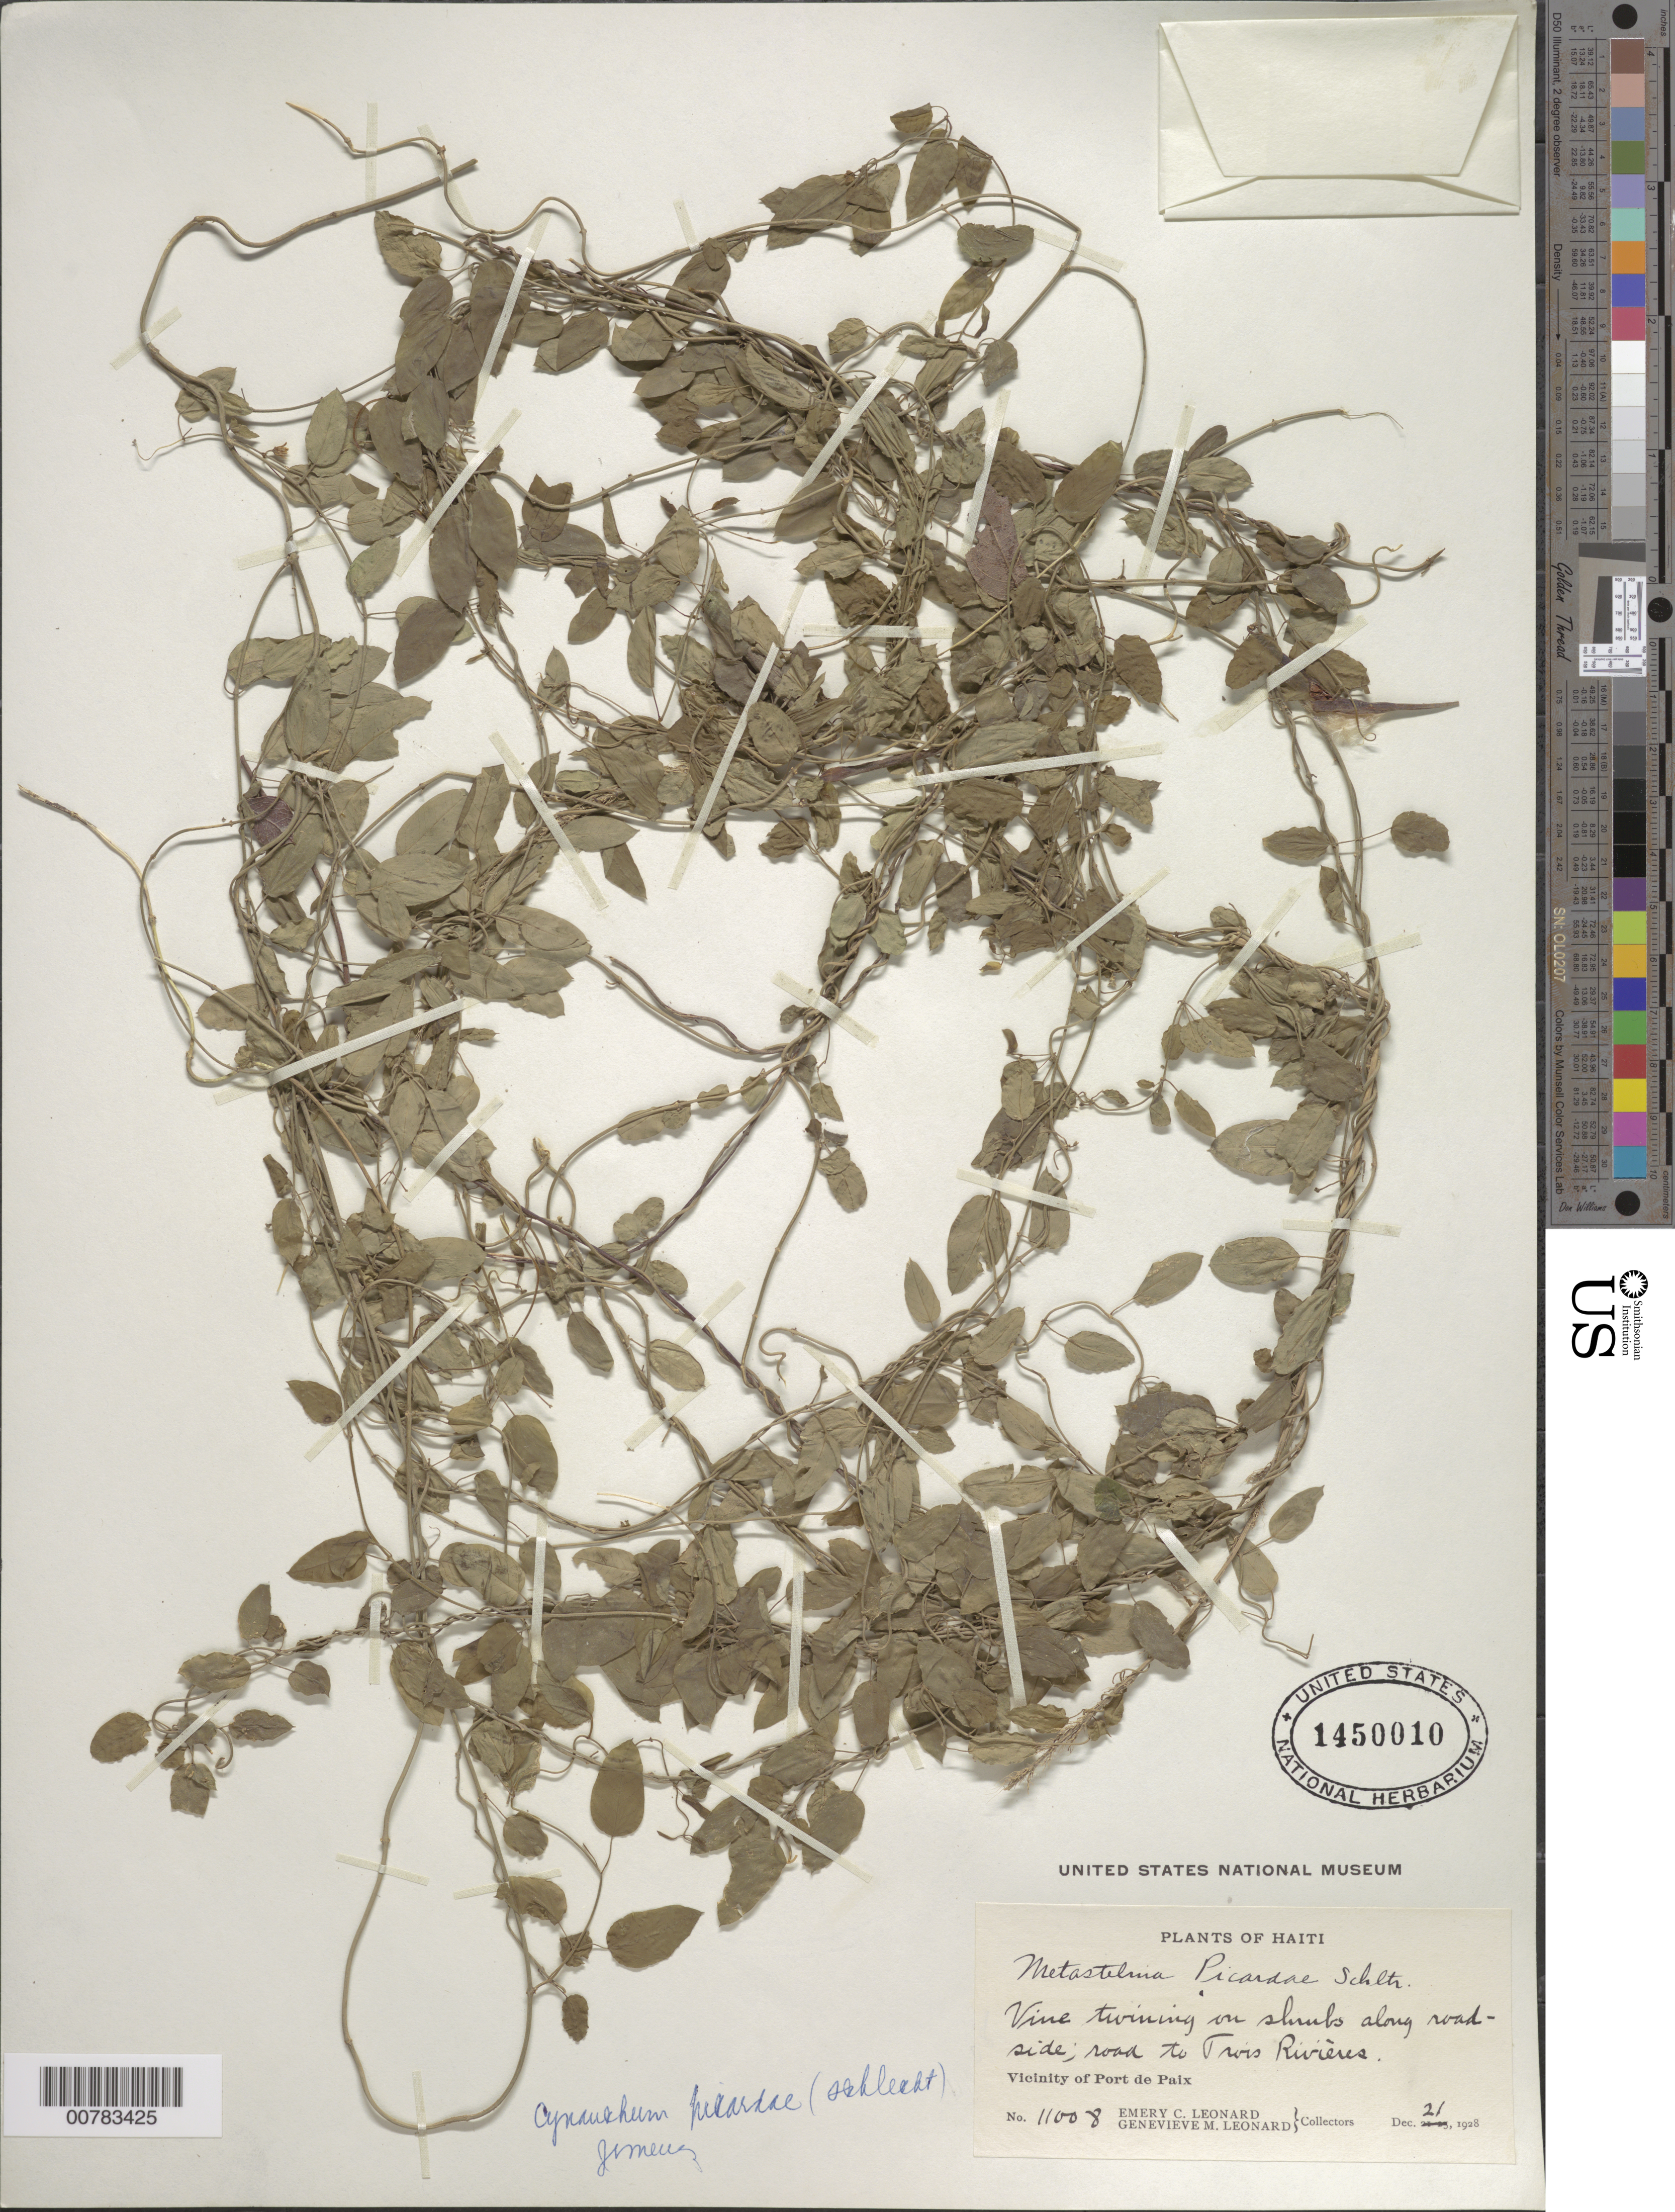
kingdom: Plantae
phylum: Tracheophyta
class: Magnoliopsida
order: Gentianales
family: Apocynaceae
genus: Metastelma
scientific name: Metastelma picardae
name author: Schltr.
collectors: E. C. Leonard & G. M. Leonard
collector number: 11008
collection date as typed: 21 Dec 1928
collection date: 1928-12-21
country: Haiti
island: Hispaniola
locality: Vicinity of Port de Paix, road to Trois Rivières.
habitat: Along road side.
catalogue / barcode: US 1450010